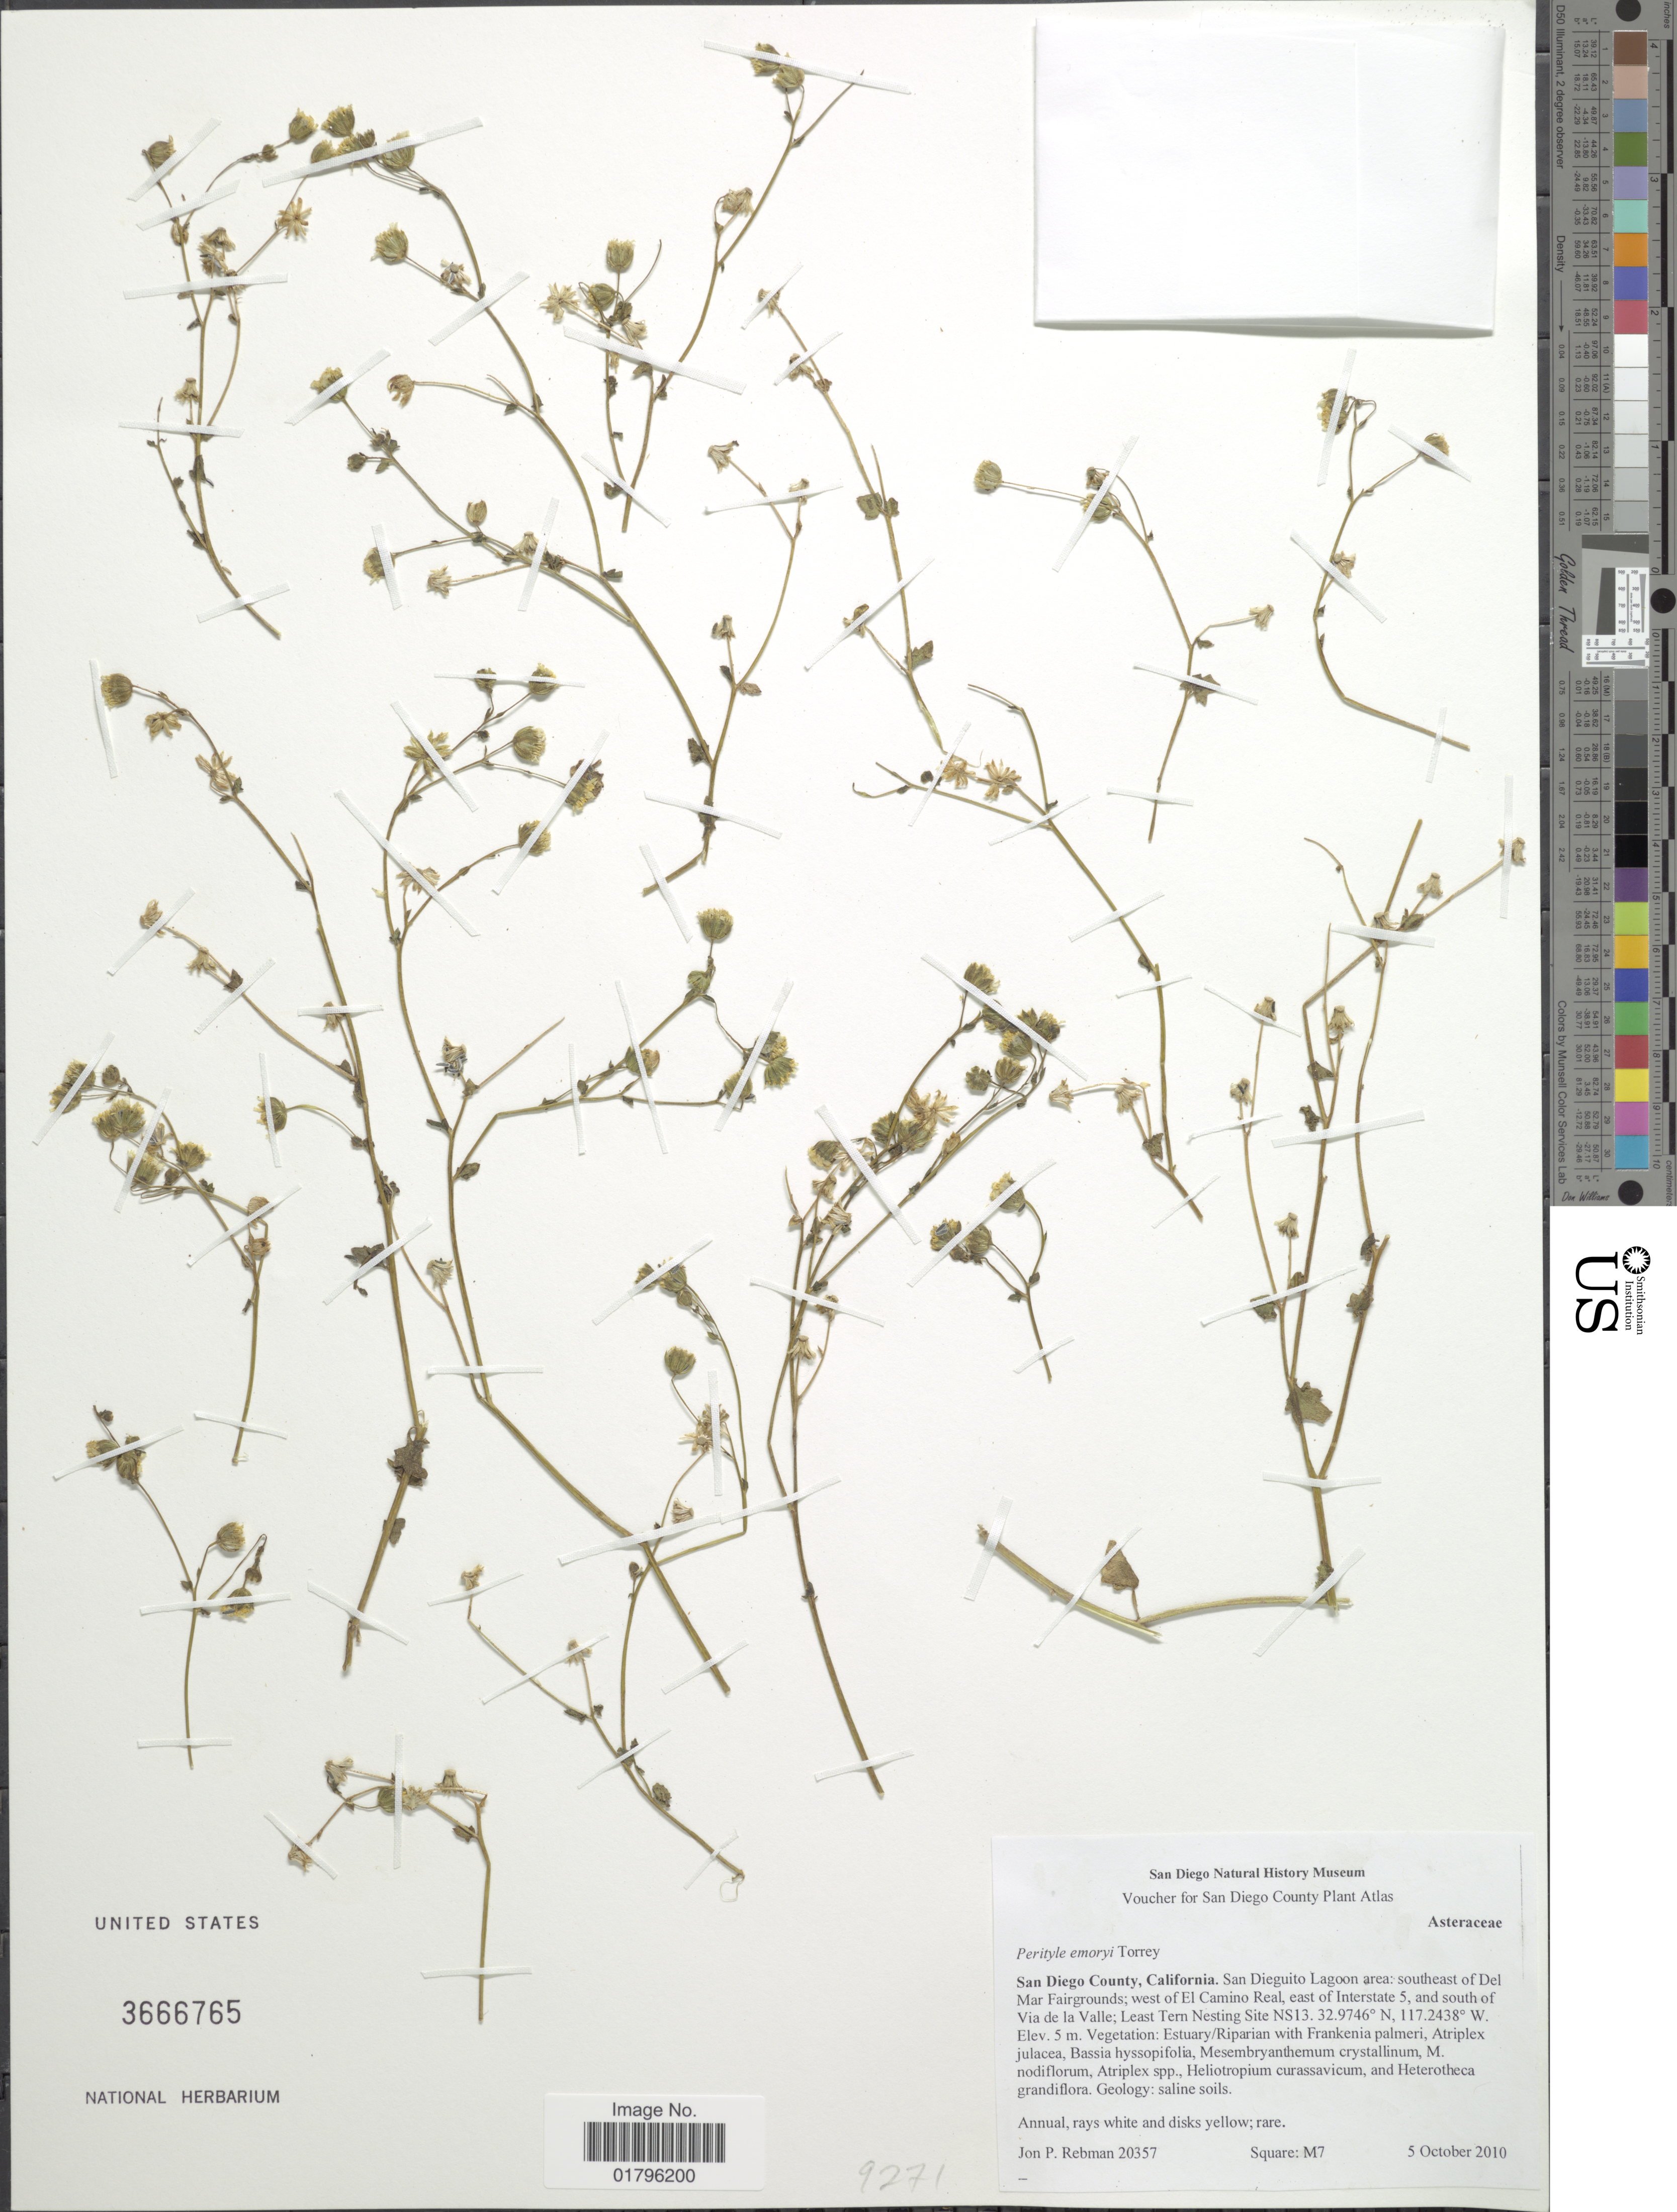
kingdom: Plantae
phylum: Tracheophyta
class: Magnoliopsida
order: Asterales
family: Asteraceae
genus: Perityle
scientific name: Perityle emoryi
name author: Torr.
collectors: J. P. Rebman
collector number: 20357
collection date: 2010-10-05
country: United States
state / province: California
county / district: San Diego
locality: San Diego County. San Dieguito Lagoon area: southeast of Del Mar Fairgrounds; west of El Camino Real, east of Interstate 5, and south of Via de la Valle; Least Tern Nesting Site NS13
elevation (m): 5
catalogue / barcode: US 3666765